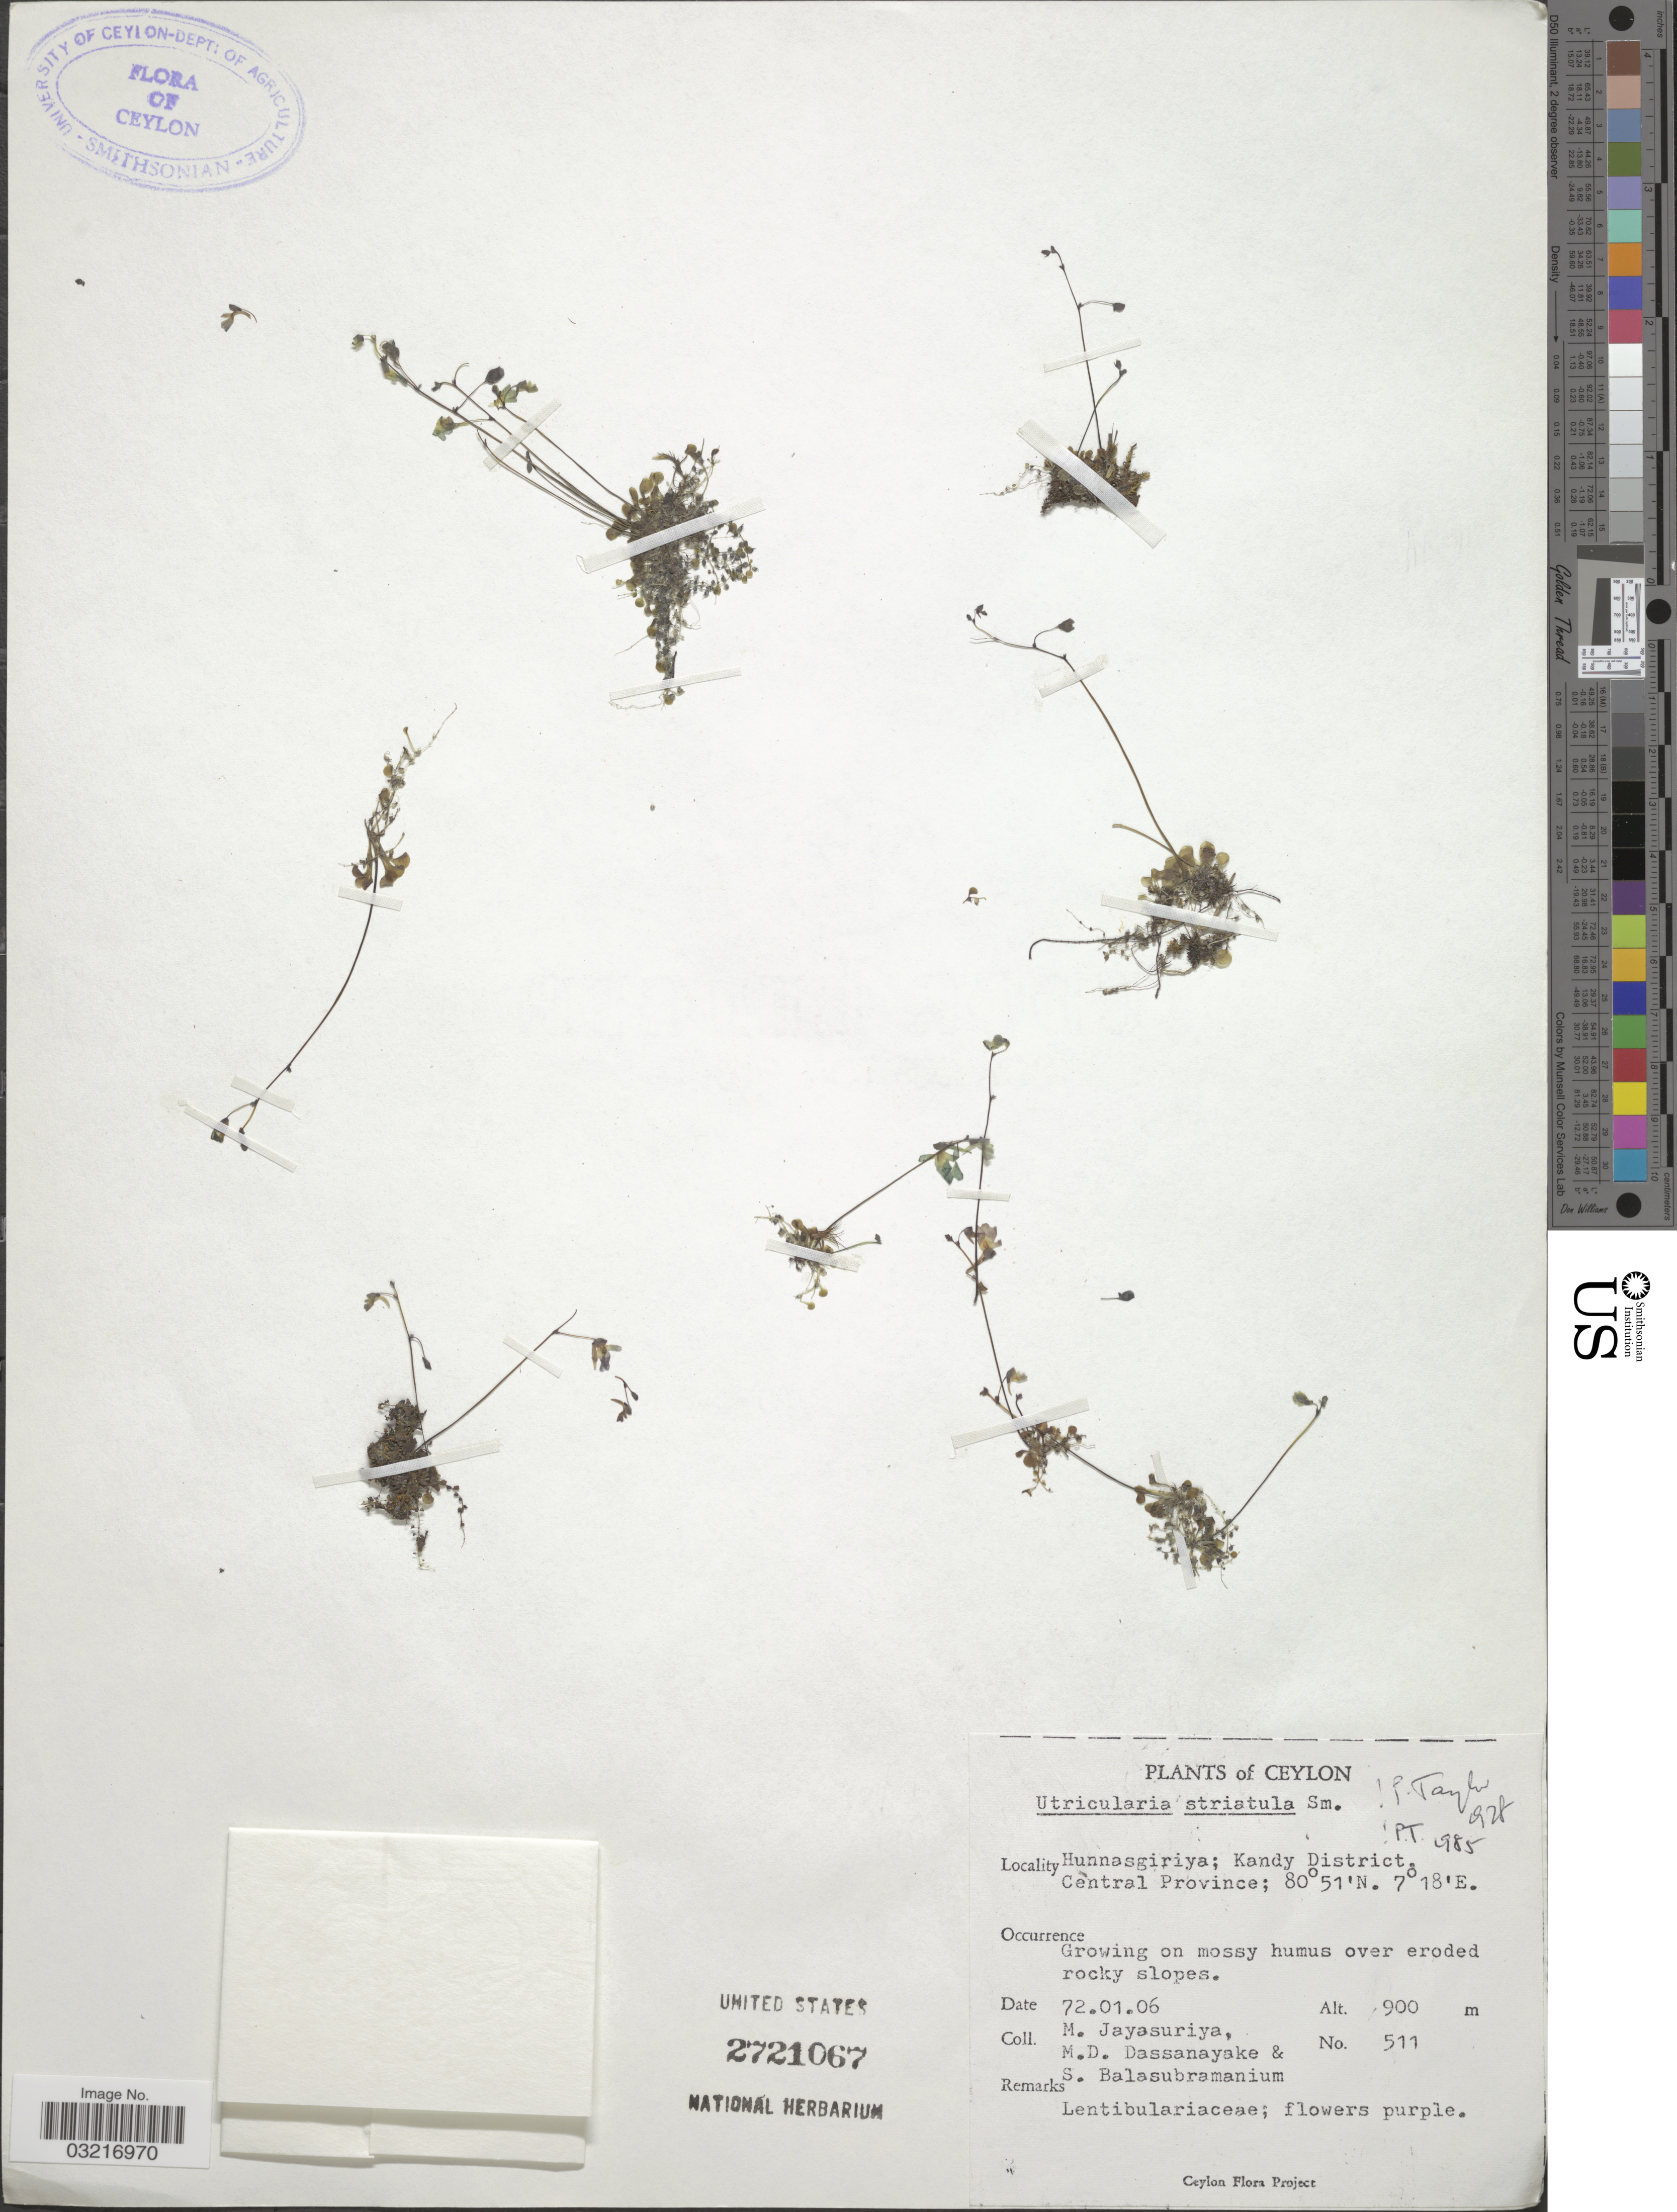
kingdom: Plantae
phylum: Tracheophyta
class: Magnoliopsida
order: Lamiales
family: Lentibulariaceae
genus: Utricularia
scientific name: Utricularia striatula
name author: Sm.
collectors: M. Jayasuriya, M. D. Dassanayake & S. Balasubramanium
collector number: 511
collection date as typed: Transcribed d/m/y: 6/1/72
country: Sri Lanka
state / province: Central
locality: Ceylon, Hunnasgiriya; Kandy District.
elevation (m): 900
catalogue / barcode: US 2721067